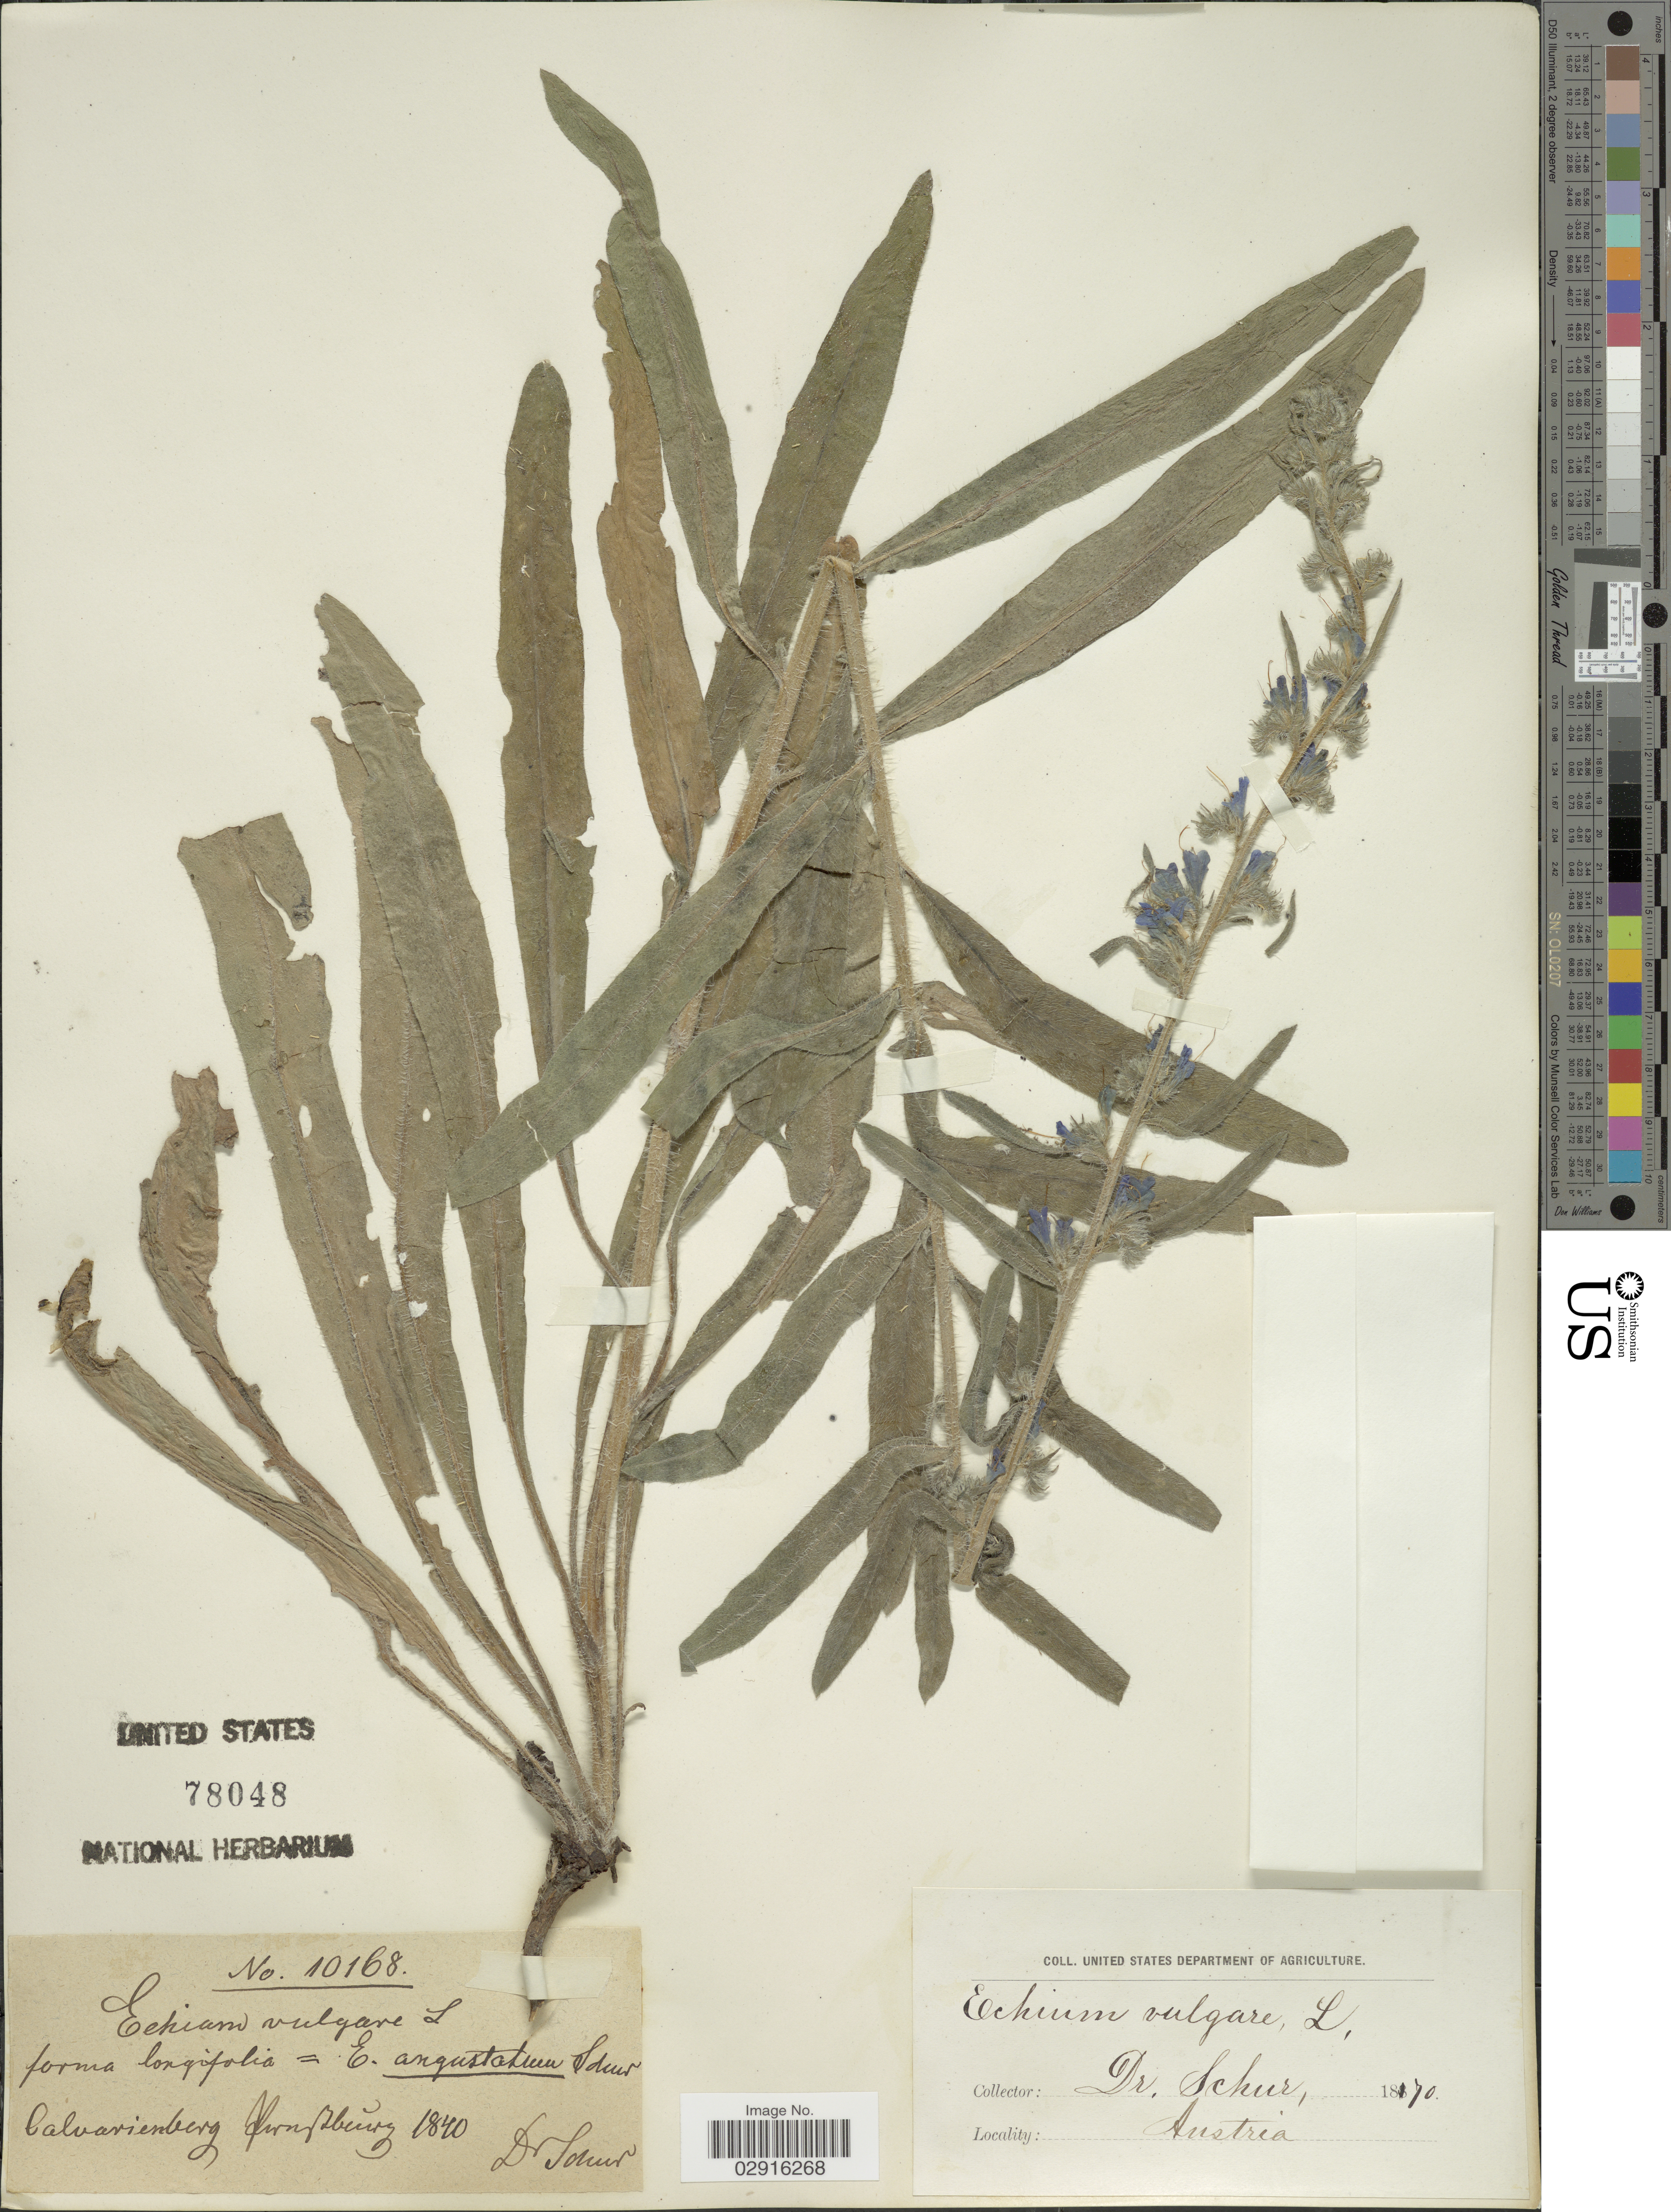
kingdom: Plantae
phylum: Tracheophyta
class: Magnoliopsida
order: Boraginales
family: Boraginaceae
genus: Echium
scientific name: Echium vulgare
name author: L.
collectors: Schur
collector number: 10168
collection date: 1870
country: Austria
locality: Calvarienberg [illegible text].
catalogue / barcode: US 78048